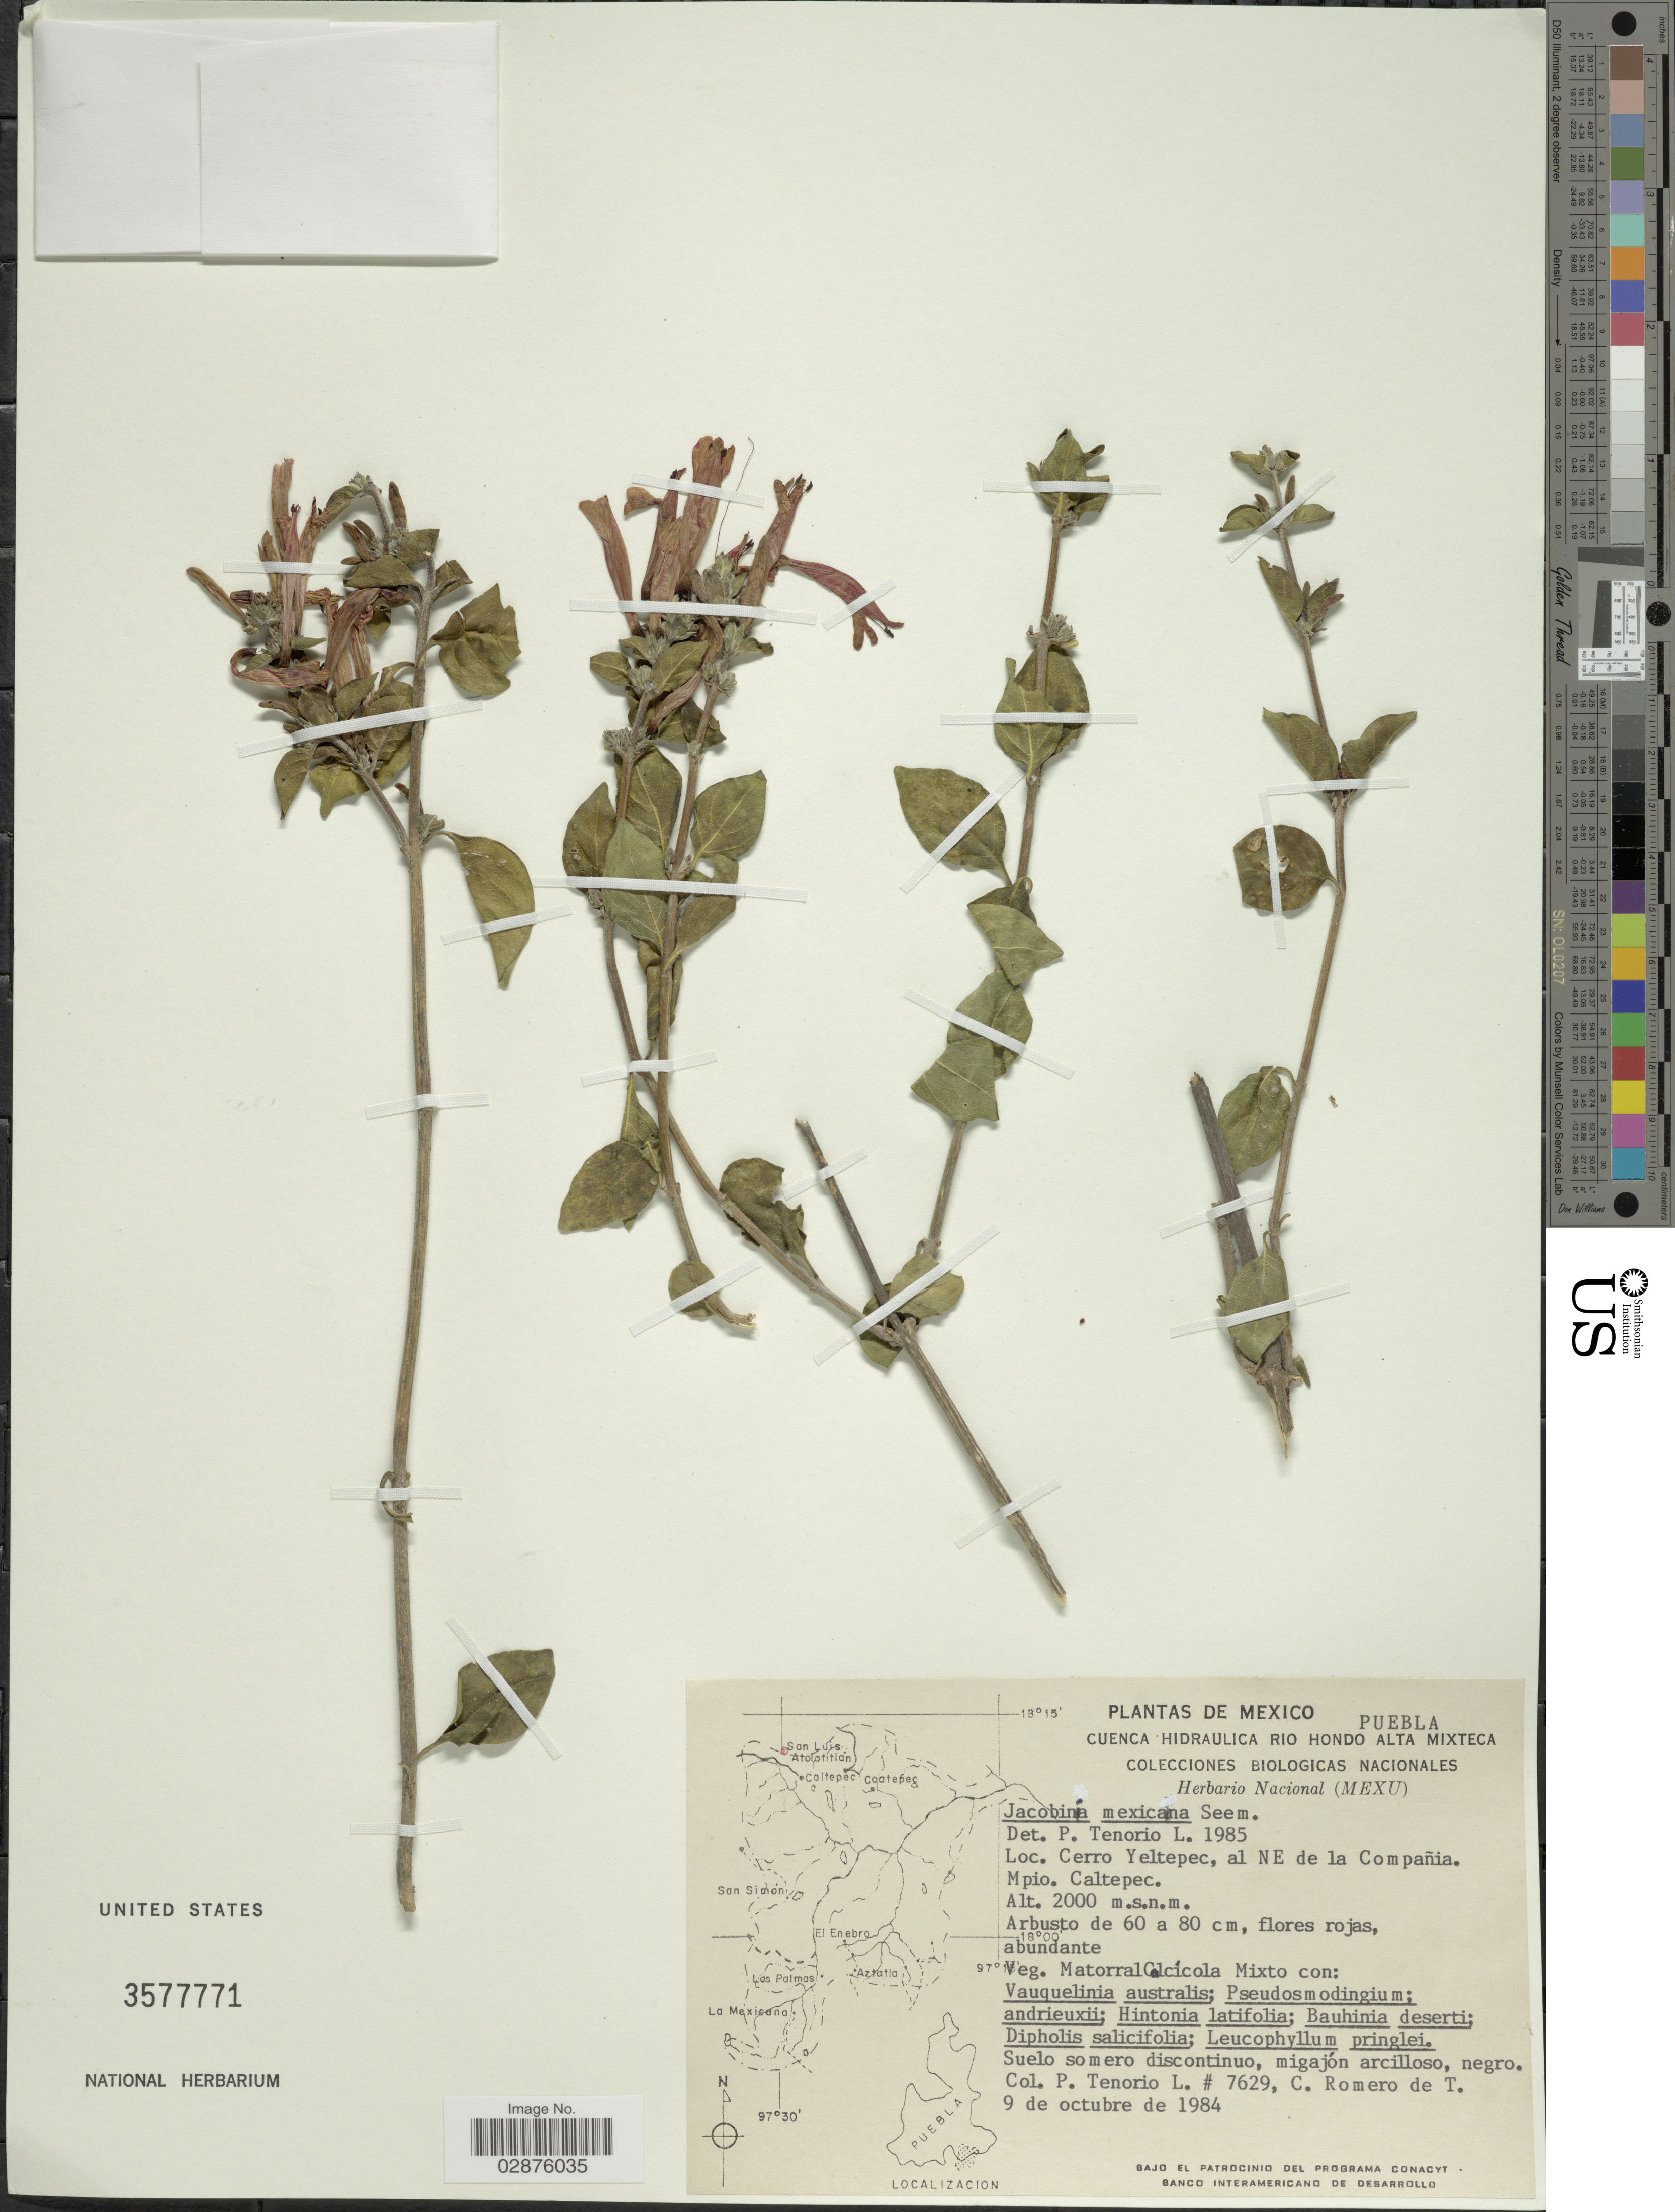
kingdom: Plantae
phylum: Tracheophyta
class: Magnoliopsida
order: Lamiales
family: Acanthaceae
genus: Justicia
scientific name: Justicia candicans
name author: (Nees) L.D. Benson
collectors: P. Tenorio L. & C. Romero de T.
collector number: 7629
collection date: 1984-10-09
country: Mexico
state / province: Puebla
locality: Cerro Yeltepec, al NE de la Compañia, Mpio. Caltepec.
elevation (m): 2000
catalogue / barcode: US 357771